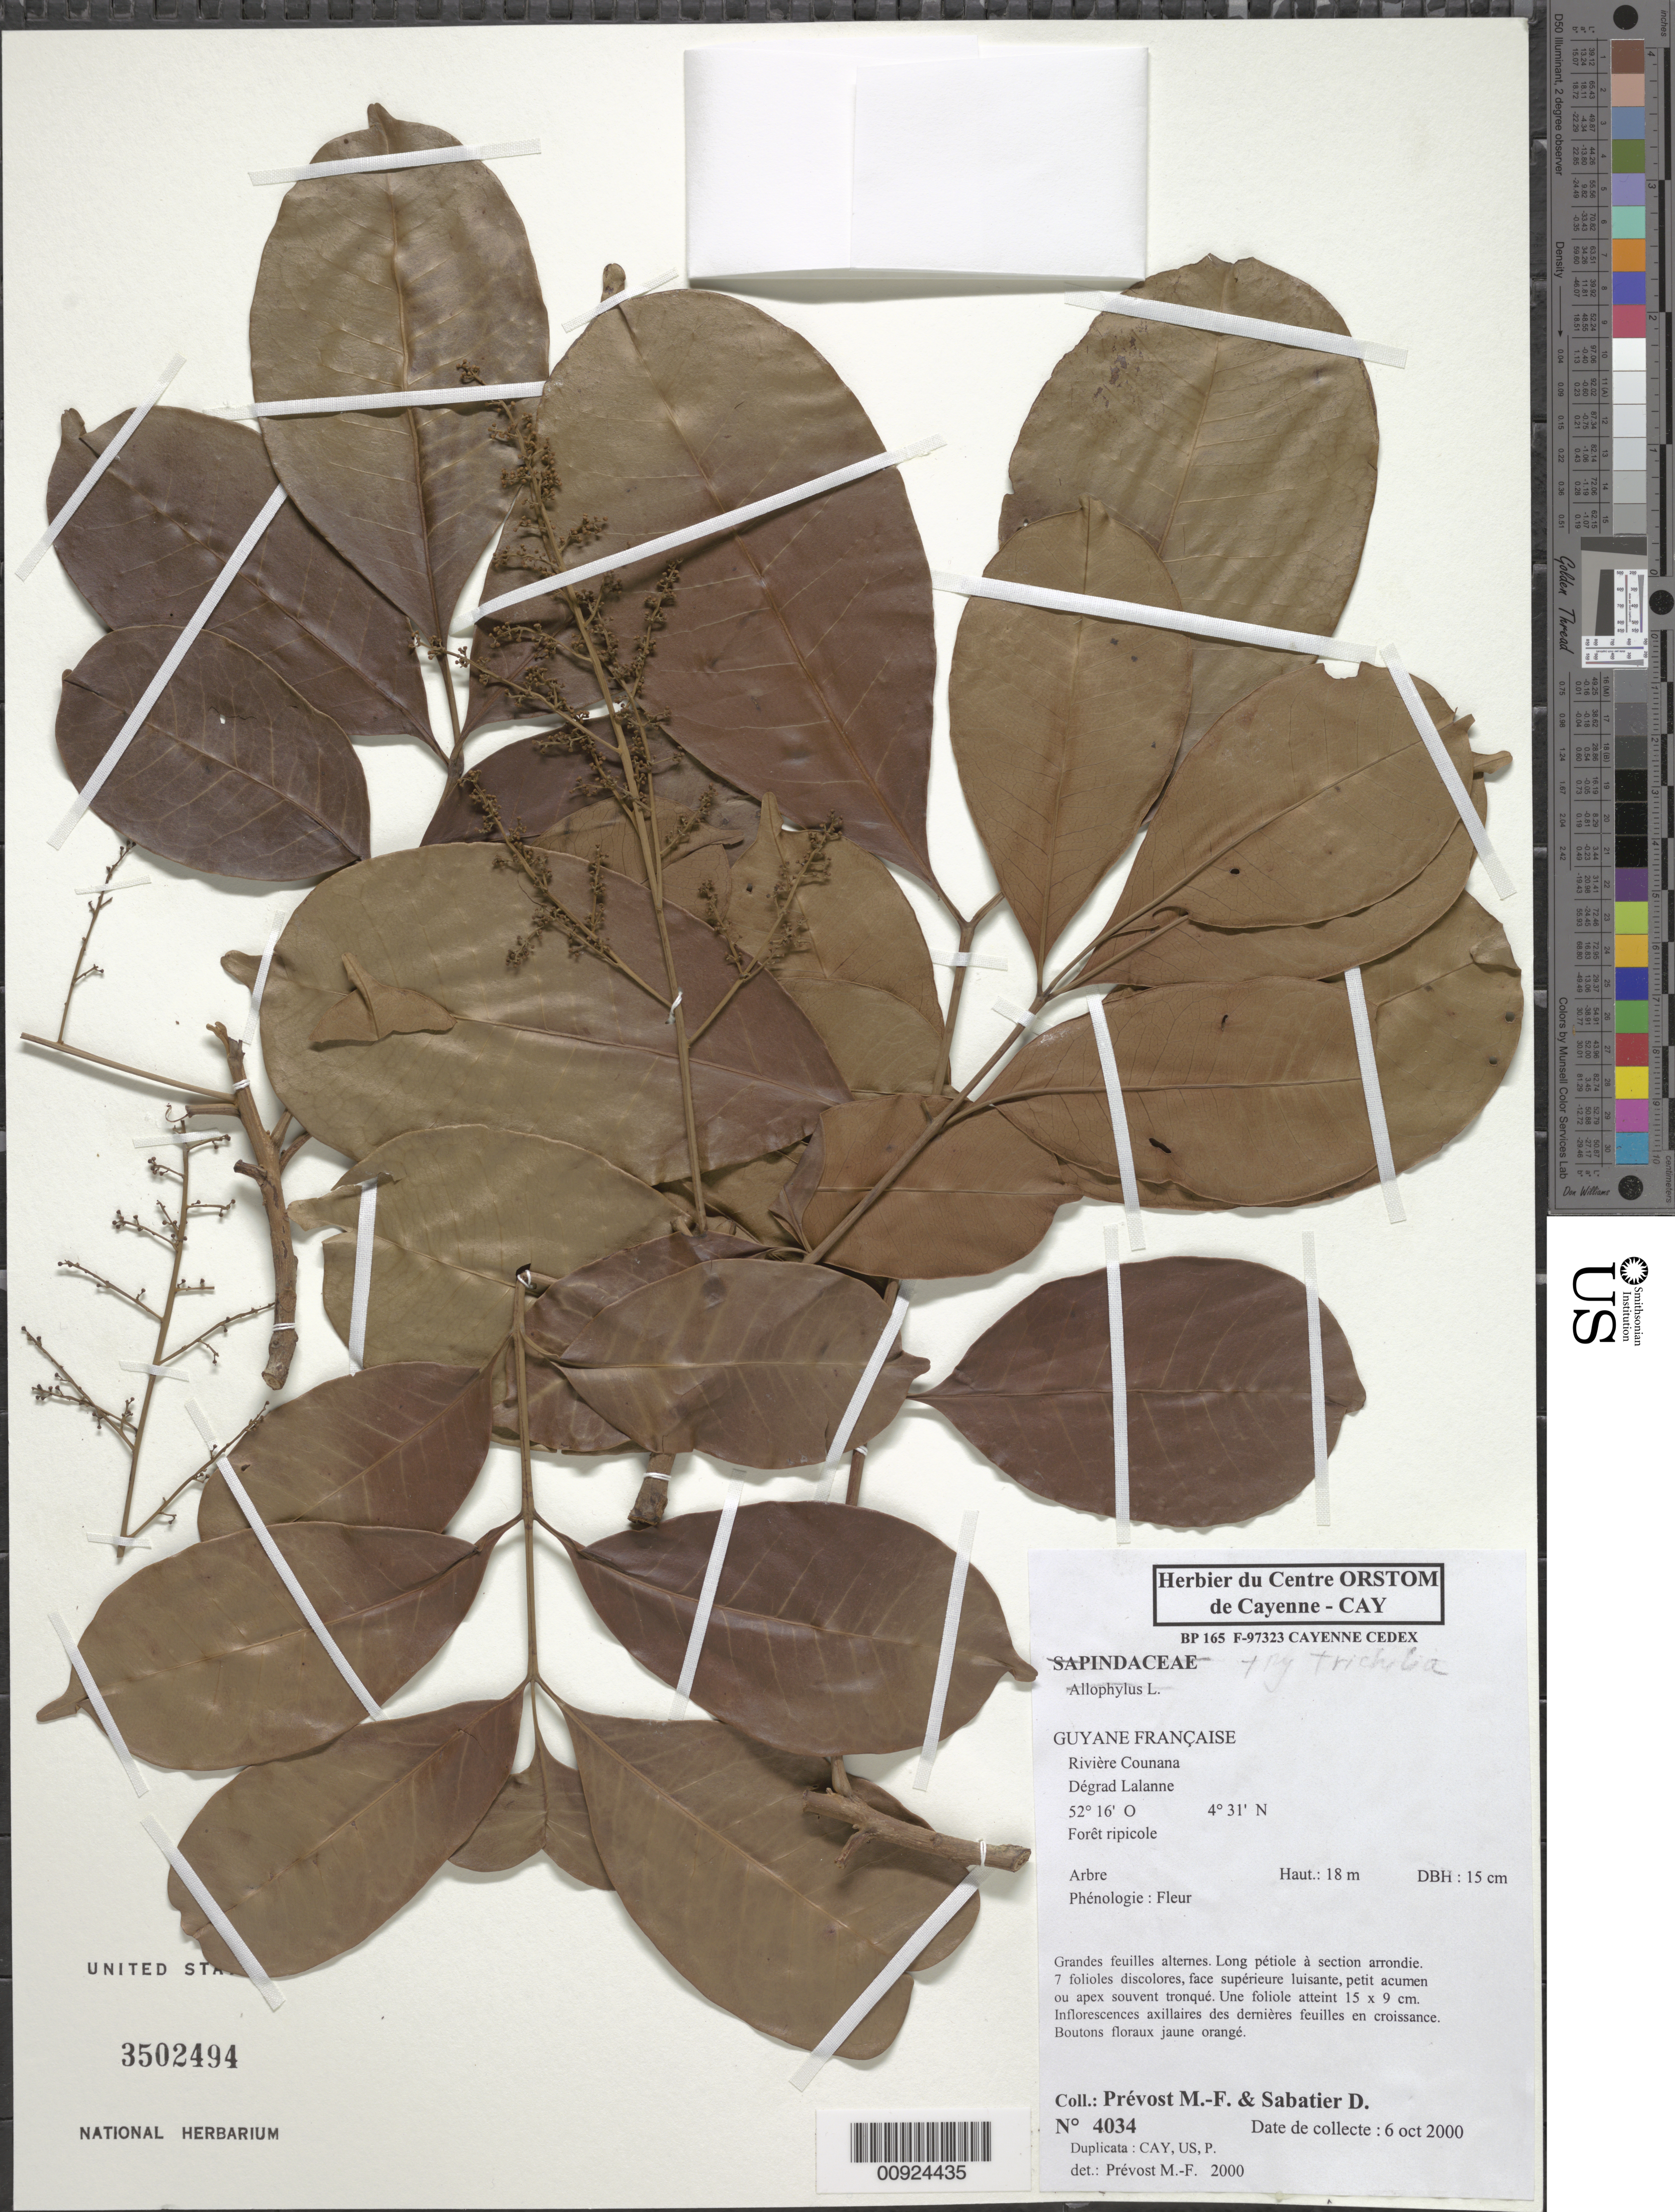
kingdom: Plantae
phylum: Tracheophyta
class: Magnoliopsida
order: Sapindales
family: Meliaceae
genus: Trichilia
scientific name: Trichilia sp.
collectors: M.-F. Prévost & D. Sabatier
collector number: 4034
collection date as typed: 6-Oct-00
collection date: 2000-10-06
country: French Guiana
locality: Counana R., Dégrad Lalanne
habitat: Riparian forest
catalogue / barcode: US 3502494